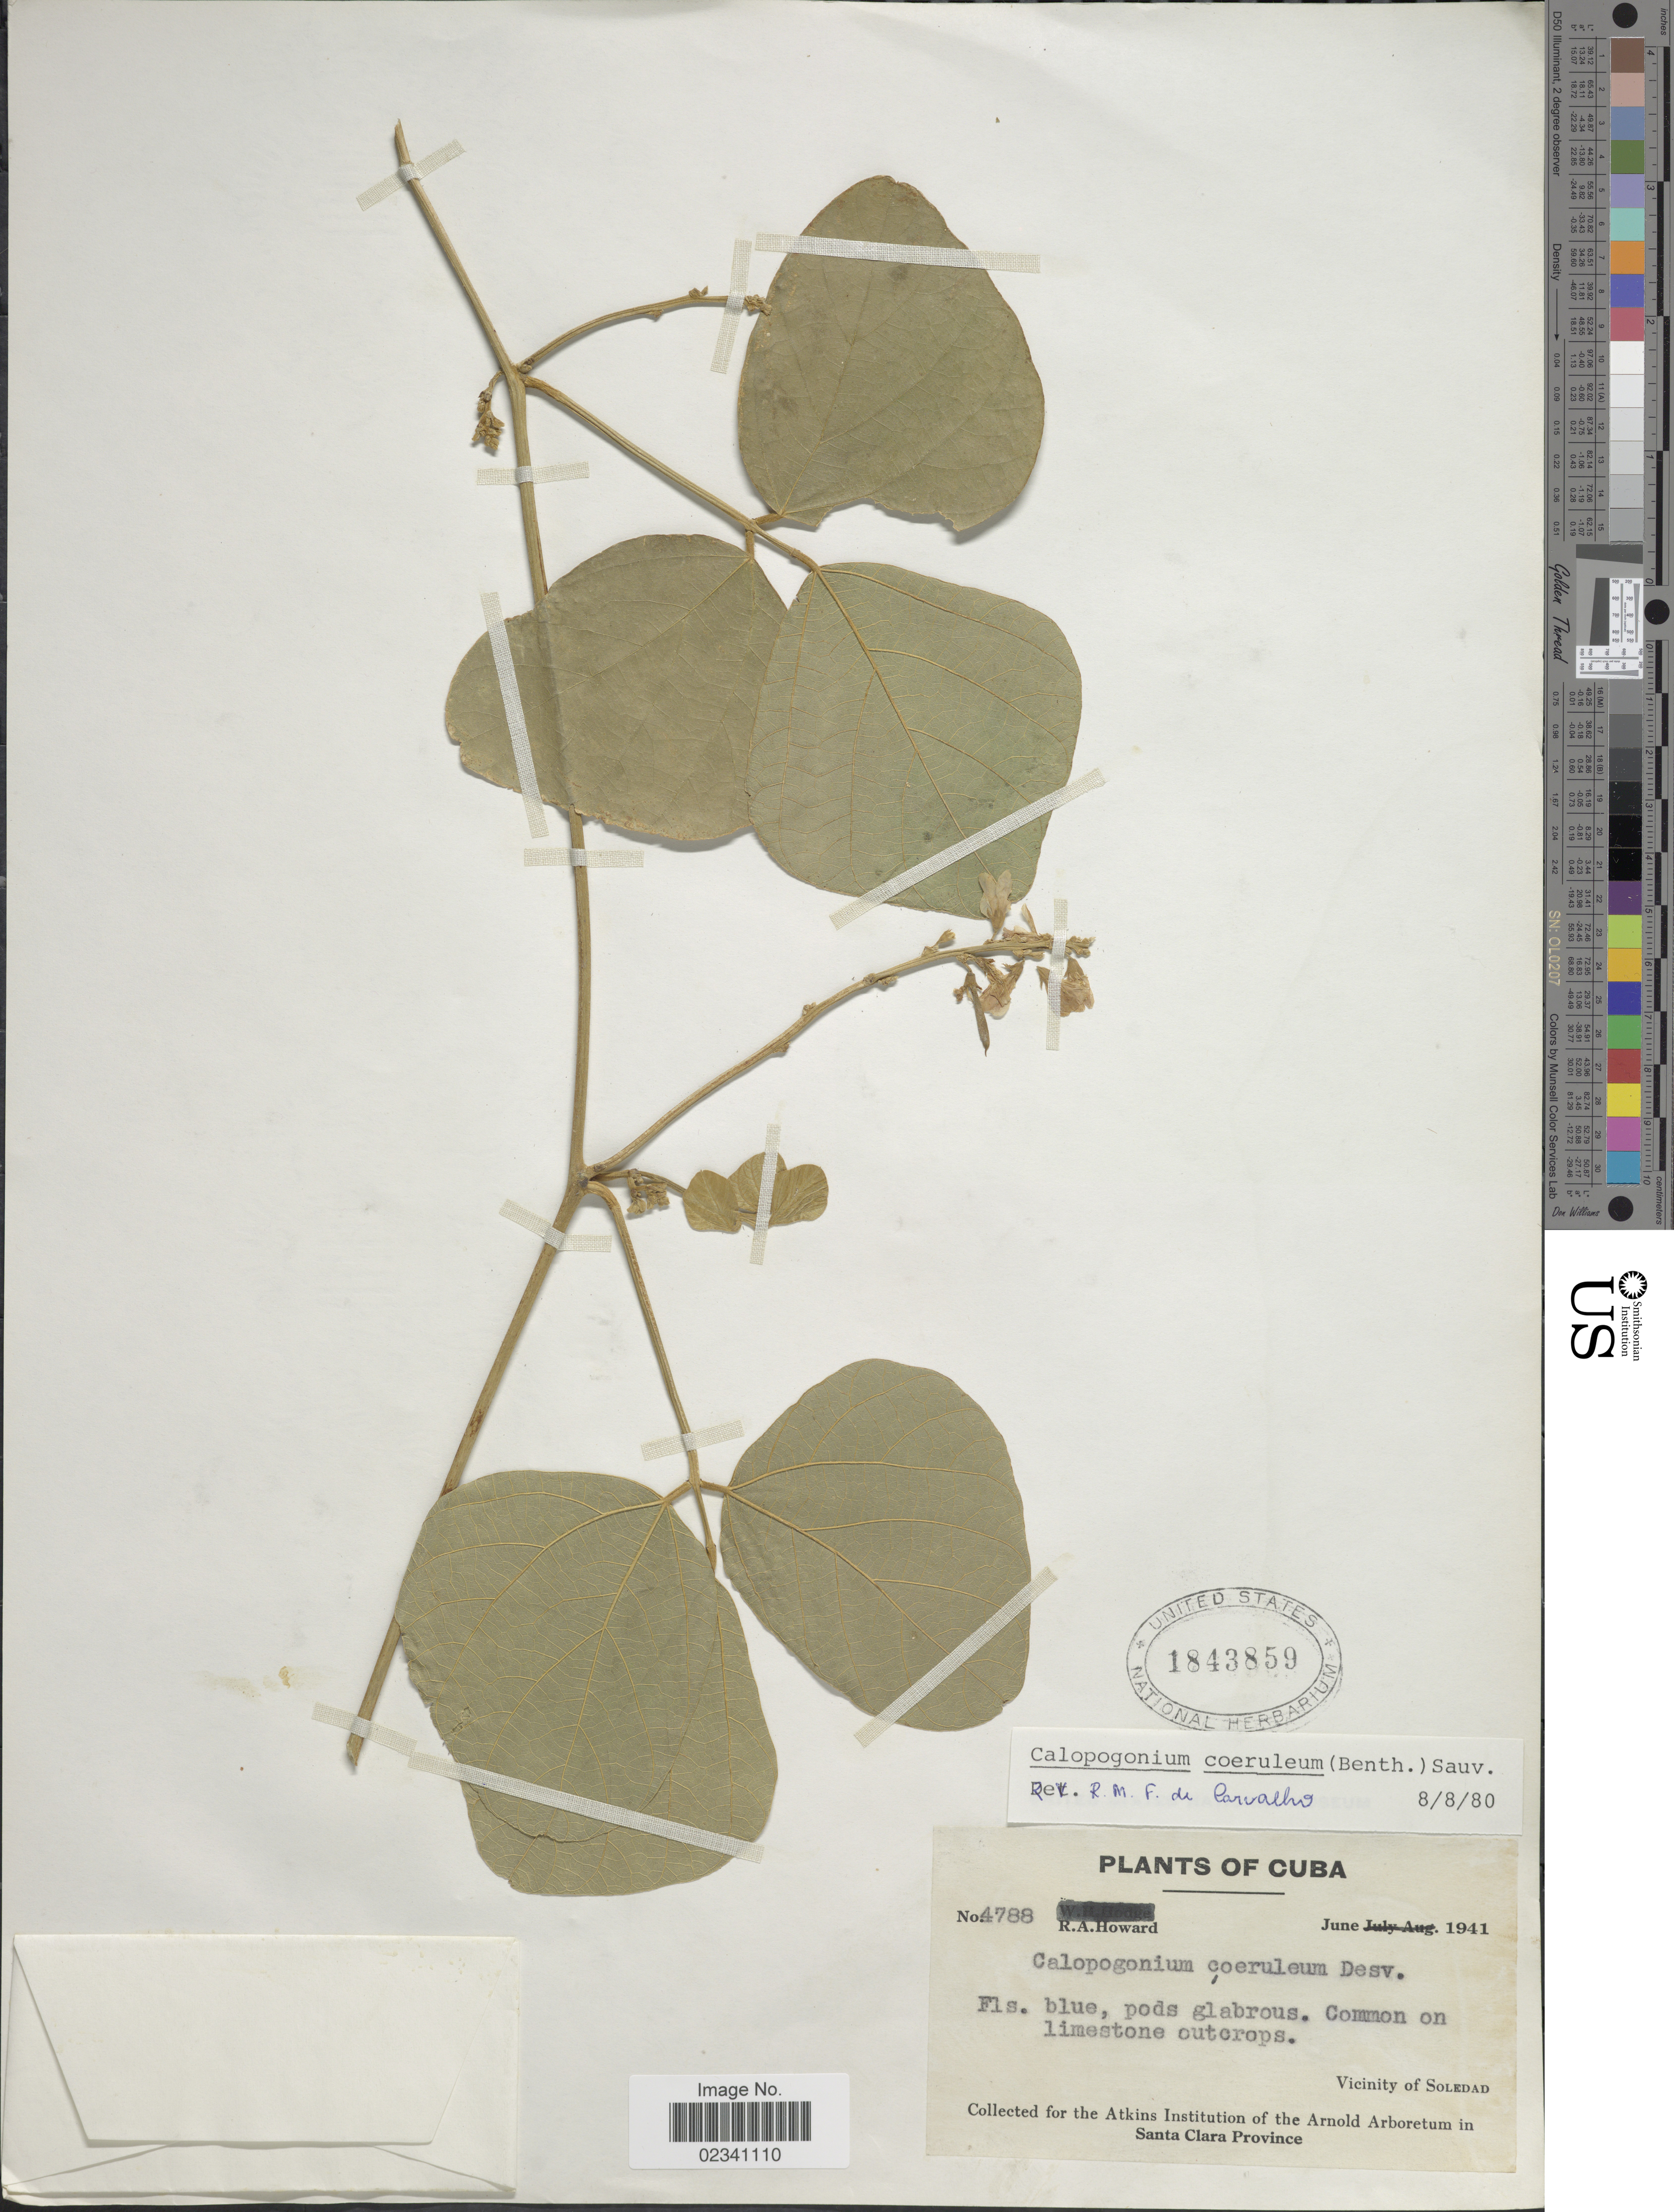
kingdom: Plantae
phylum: Tracheophyta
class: Magnoliopsida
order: Fabales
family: Fabaceae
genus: Calopogonium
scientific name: Calopogonium caeruleum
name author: (Benth.) C. Wright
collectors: R. A. Howard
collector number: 4788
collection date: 1941-06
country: Cuba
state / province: Las Villas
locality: Vicinity of Soledad, Santa Clara Province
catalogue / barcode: US 1843859